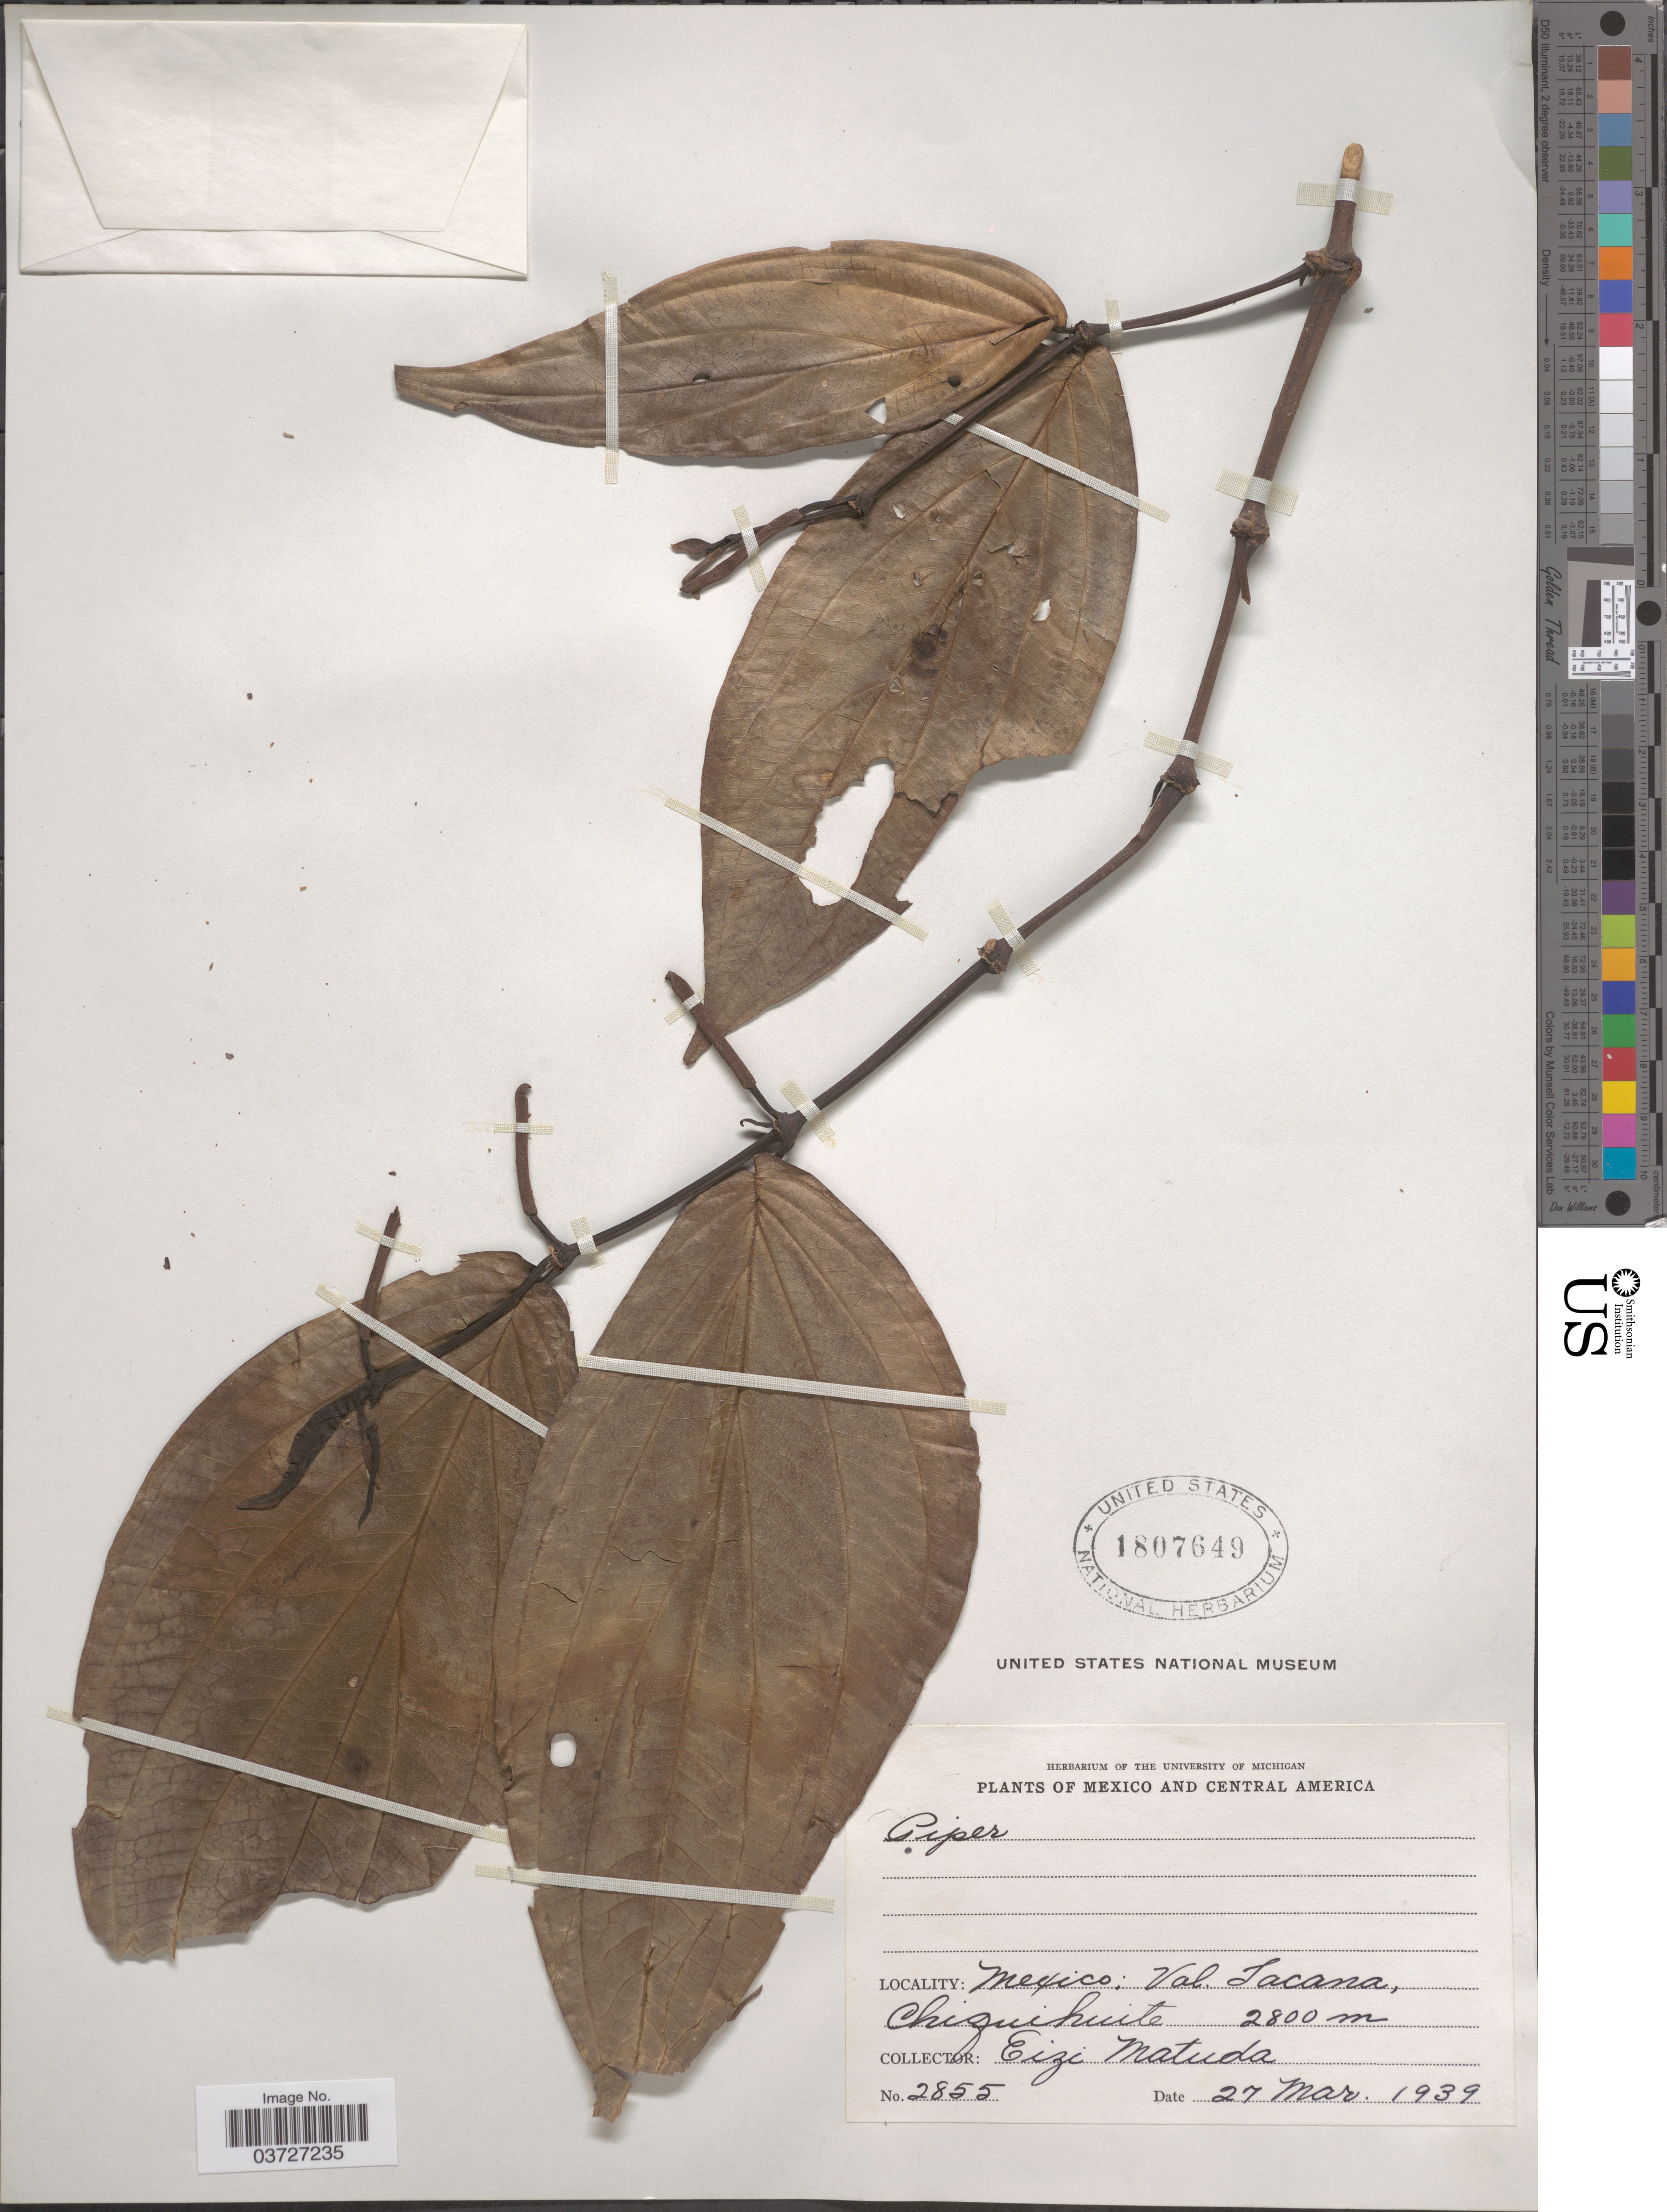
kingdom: Plantae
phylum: Tracheophyta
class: Magnoliopsida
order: Piperales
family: Piperaceae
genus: Piper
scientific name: Piper sp.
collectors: E. Matuda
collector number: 2855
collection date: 1939-03-27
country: Mexico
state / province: México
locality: Vol. Tacana, Chiquihuite.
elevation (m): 2800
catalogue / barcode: US 1807649